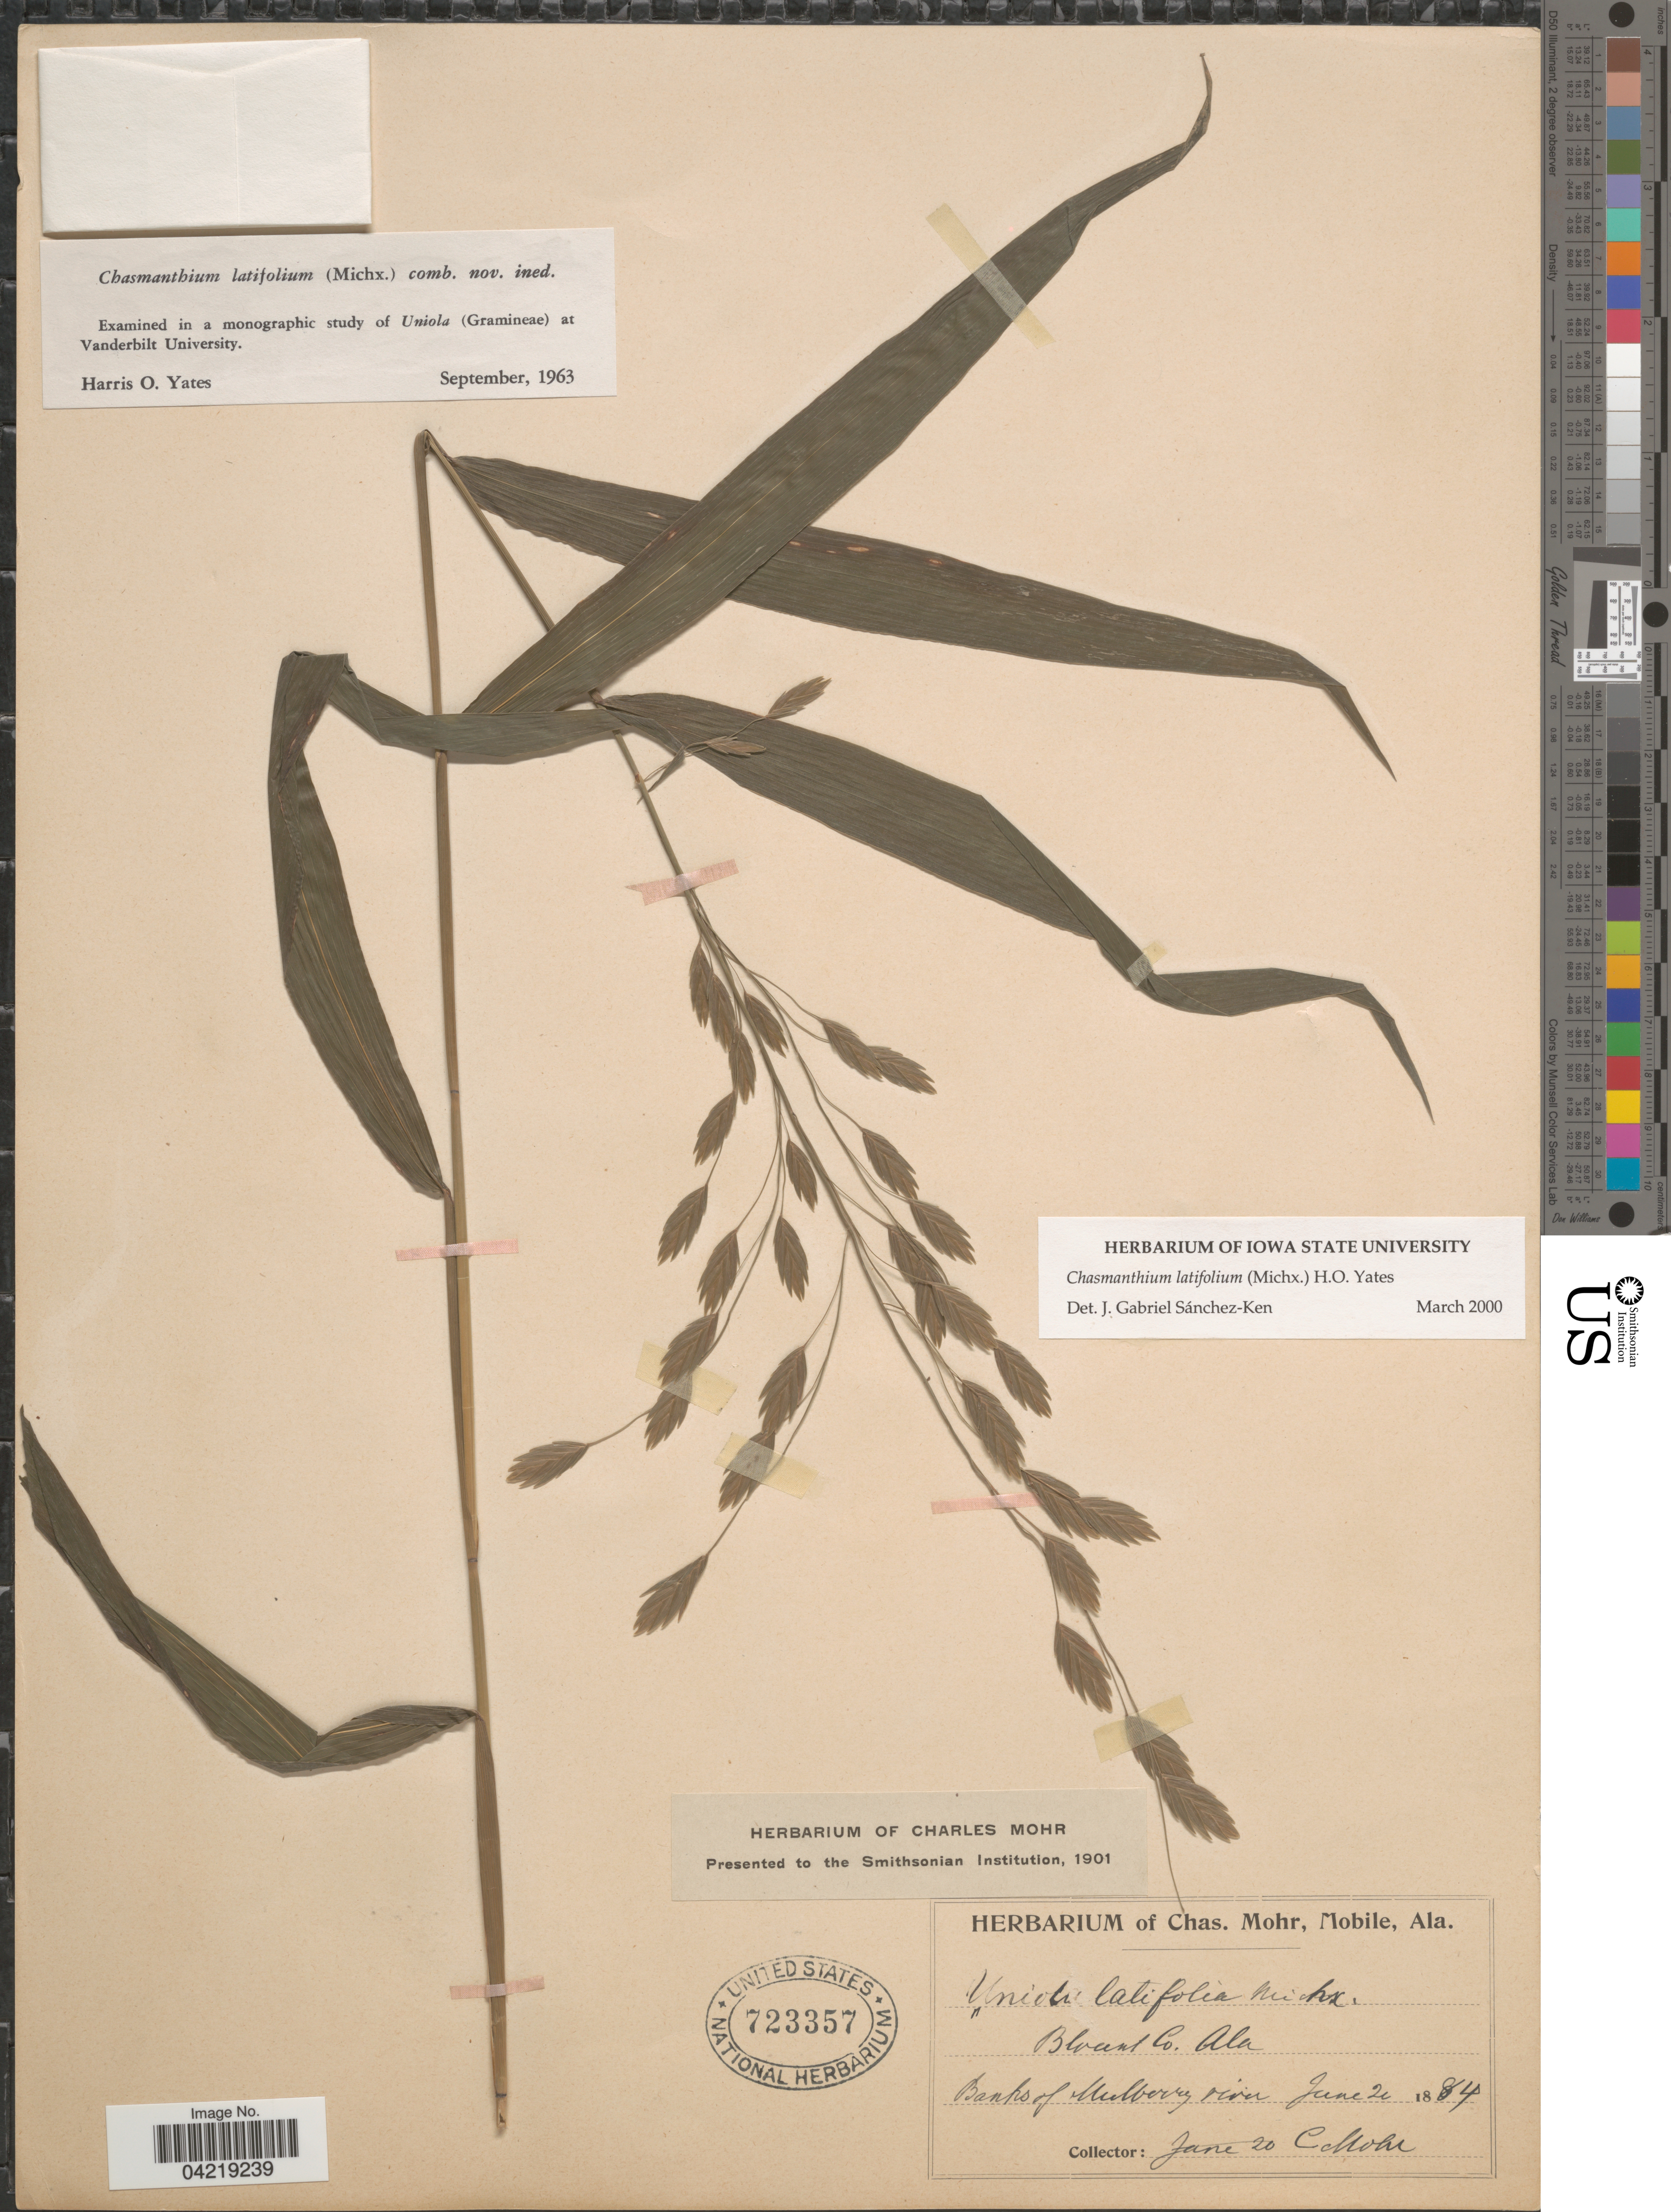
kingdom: Plantae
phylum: Tracheophyta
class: Liliopsida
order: Poales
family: Poaceae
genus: Chasmanthium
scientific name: Chasmanthium latifolium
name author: (Michx.) H.O. Yates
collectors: C. T. Mohr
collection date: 1884-06-20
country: United States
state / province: Alabama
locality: Blount Co. Banks of Mulberry river.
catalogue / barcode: US 723357